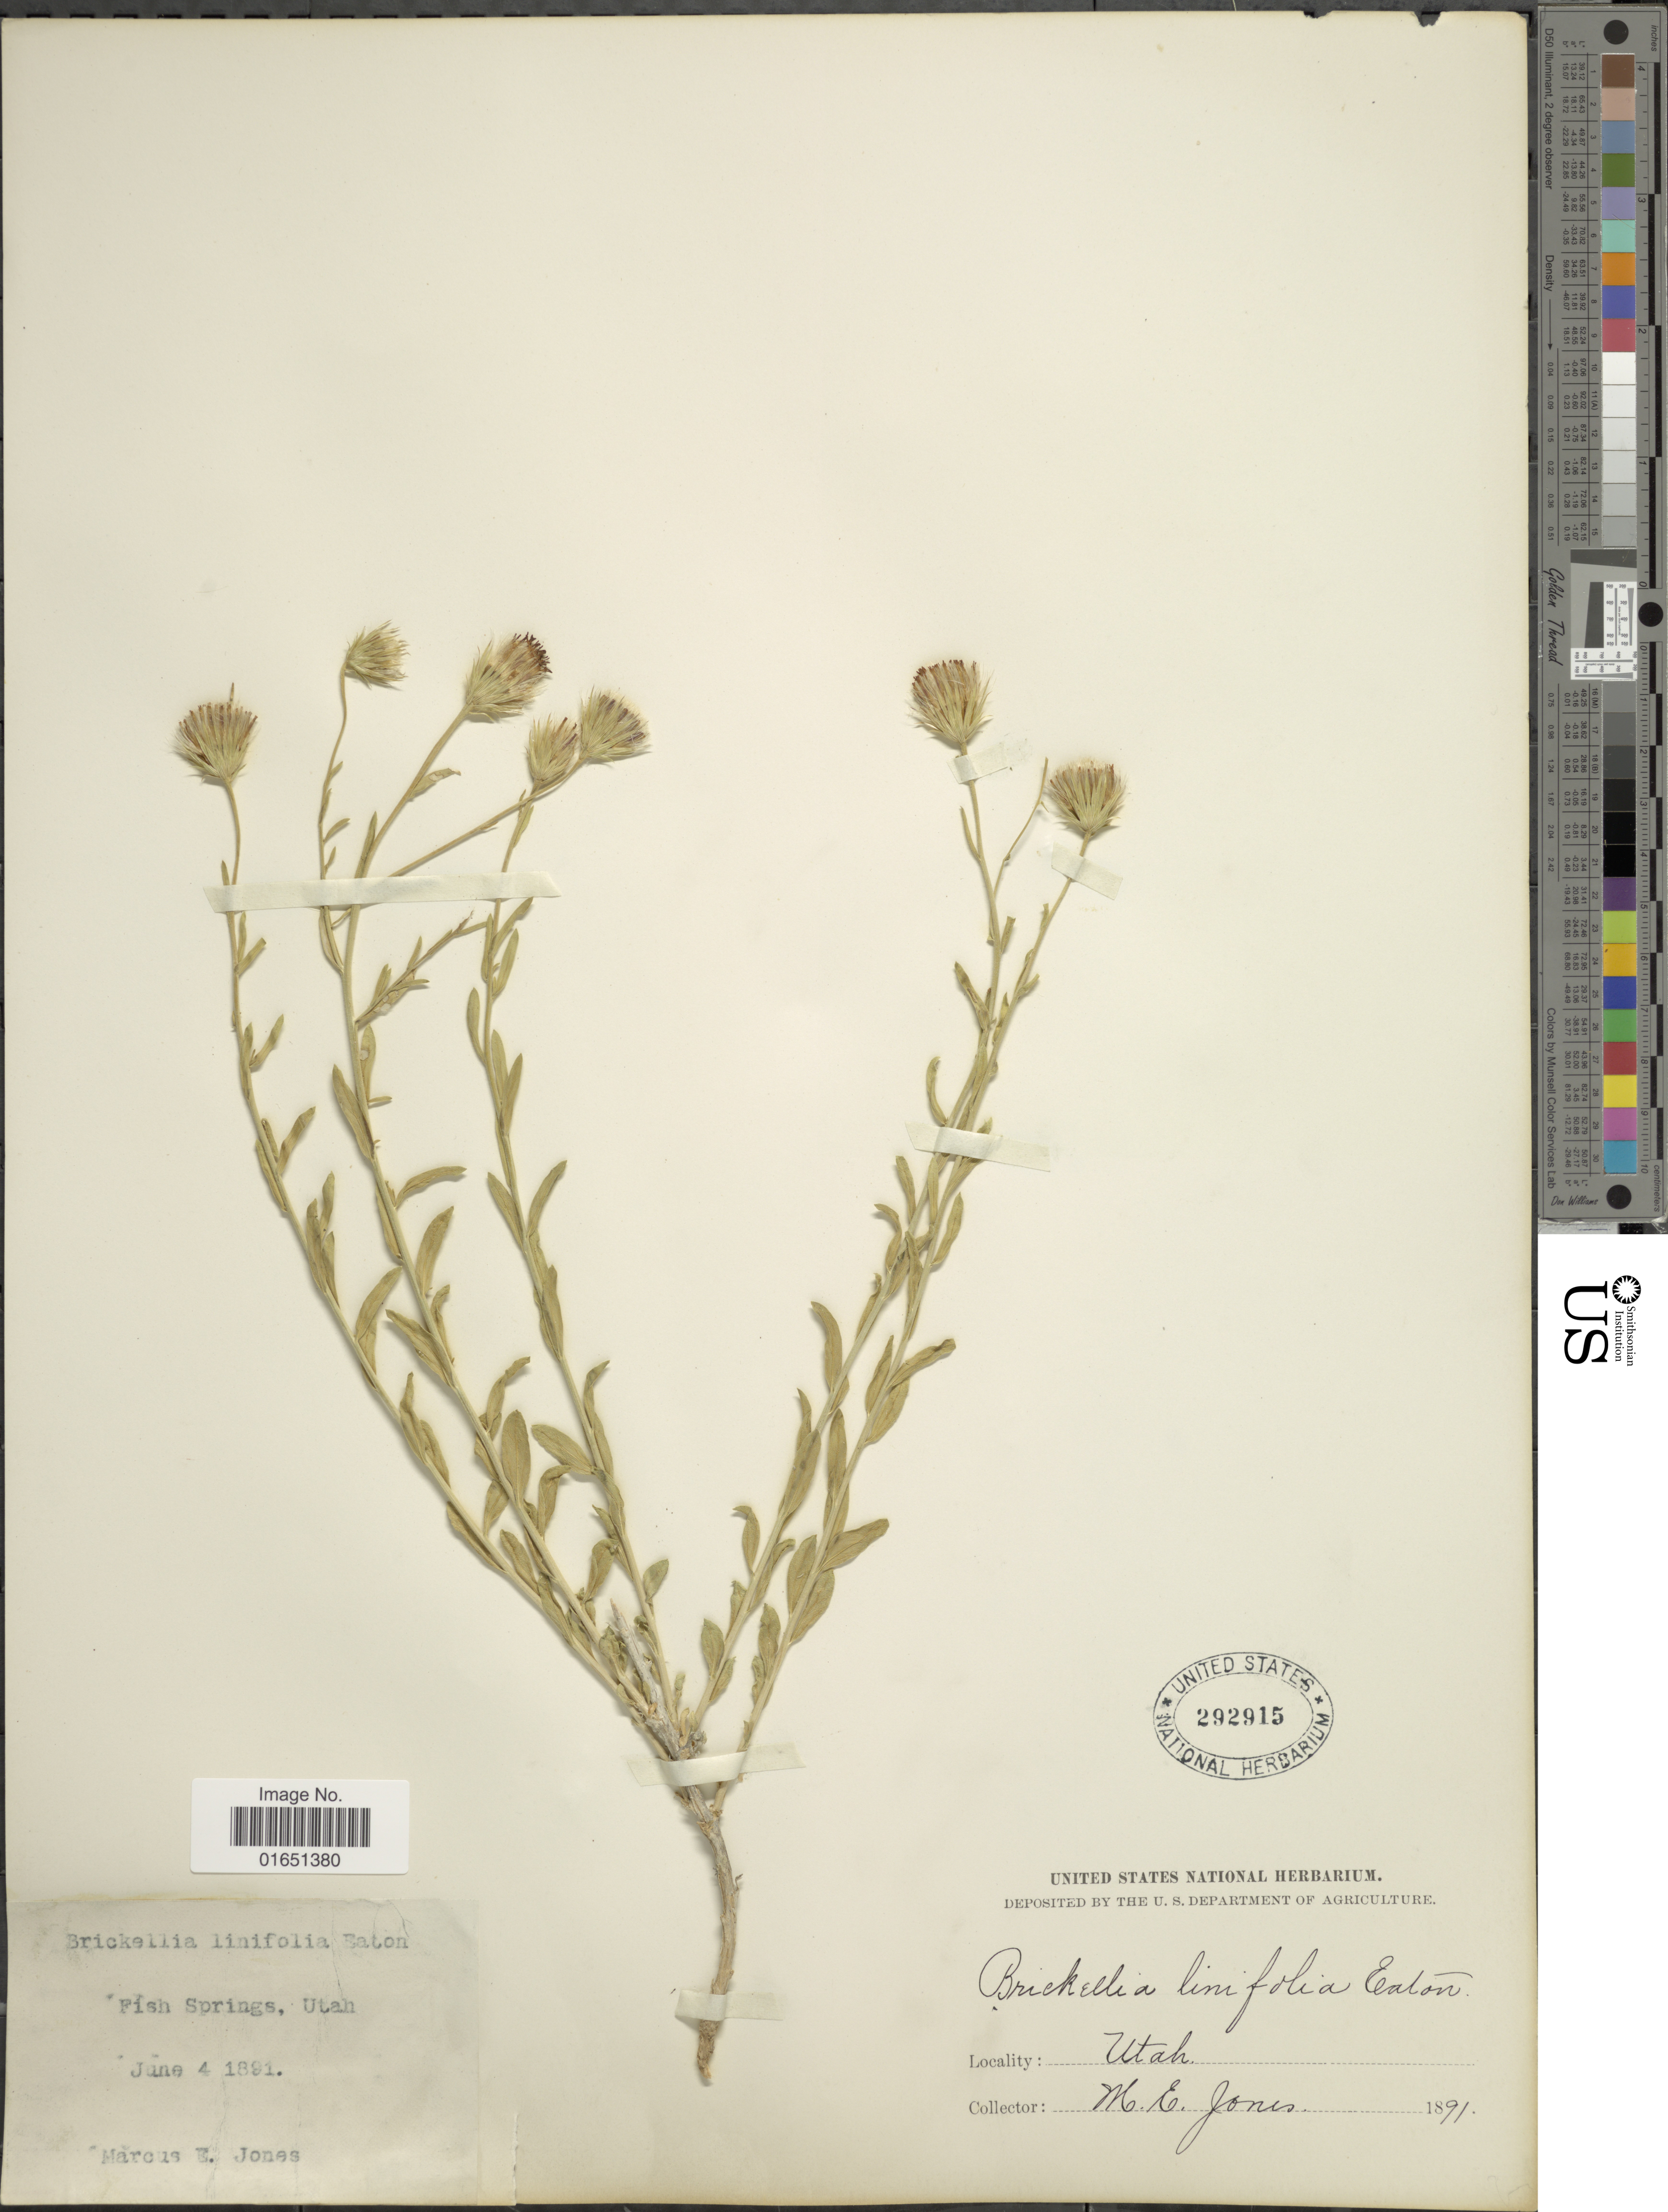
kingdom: Plantae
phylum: Tracheophyta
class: Magnoliopsida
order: Asterales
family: Asteraceae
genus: Brickellia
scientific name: Brickellia oblongifolia var. linifolia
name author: (D.C. Eaton) B.L. Rob.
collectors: M. E. Jones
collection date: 1891-06-04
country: United States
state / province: Utah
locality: Fish Springs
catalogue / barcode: US 292915